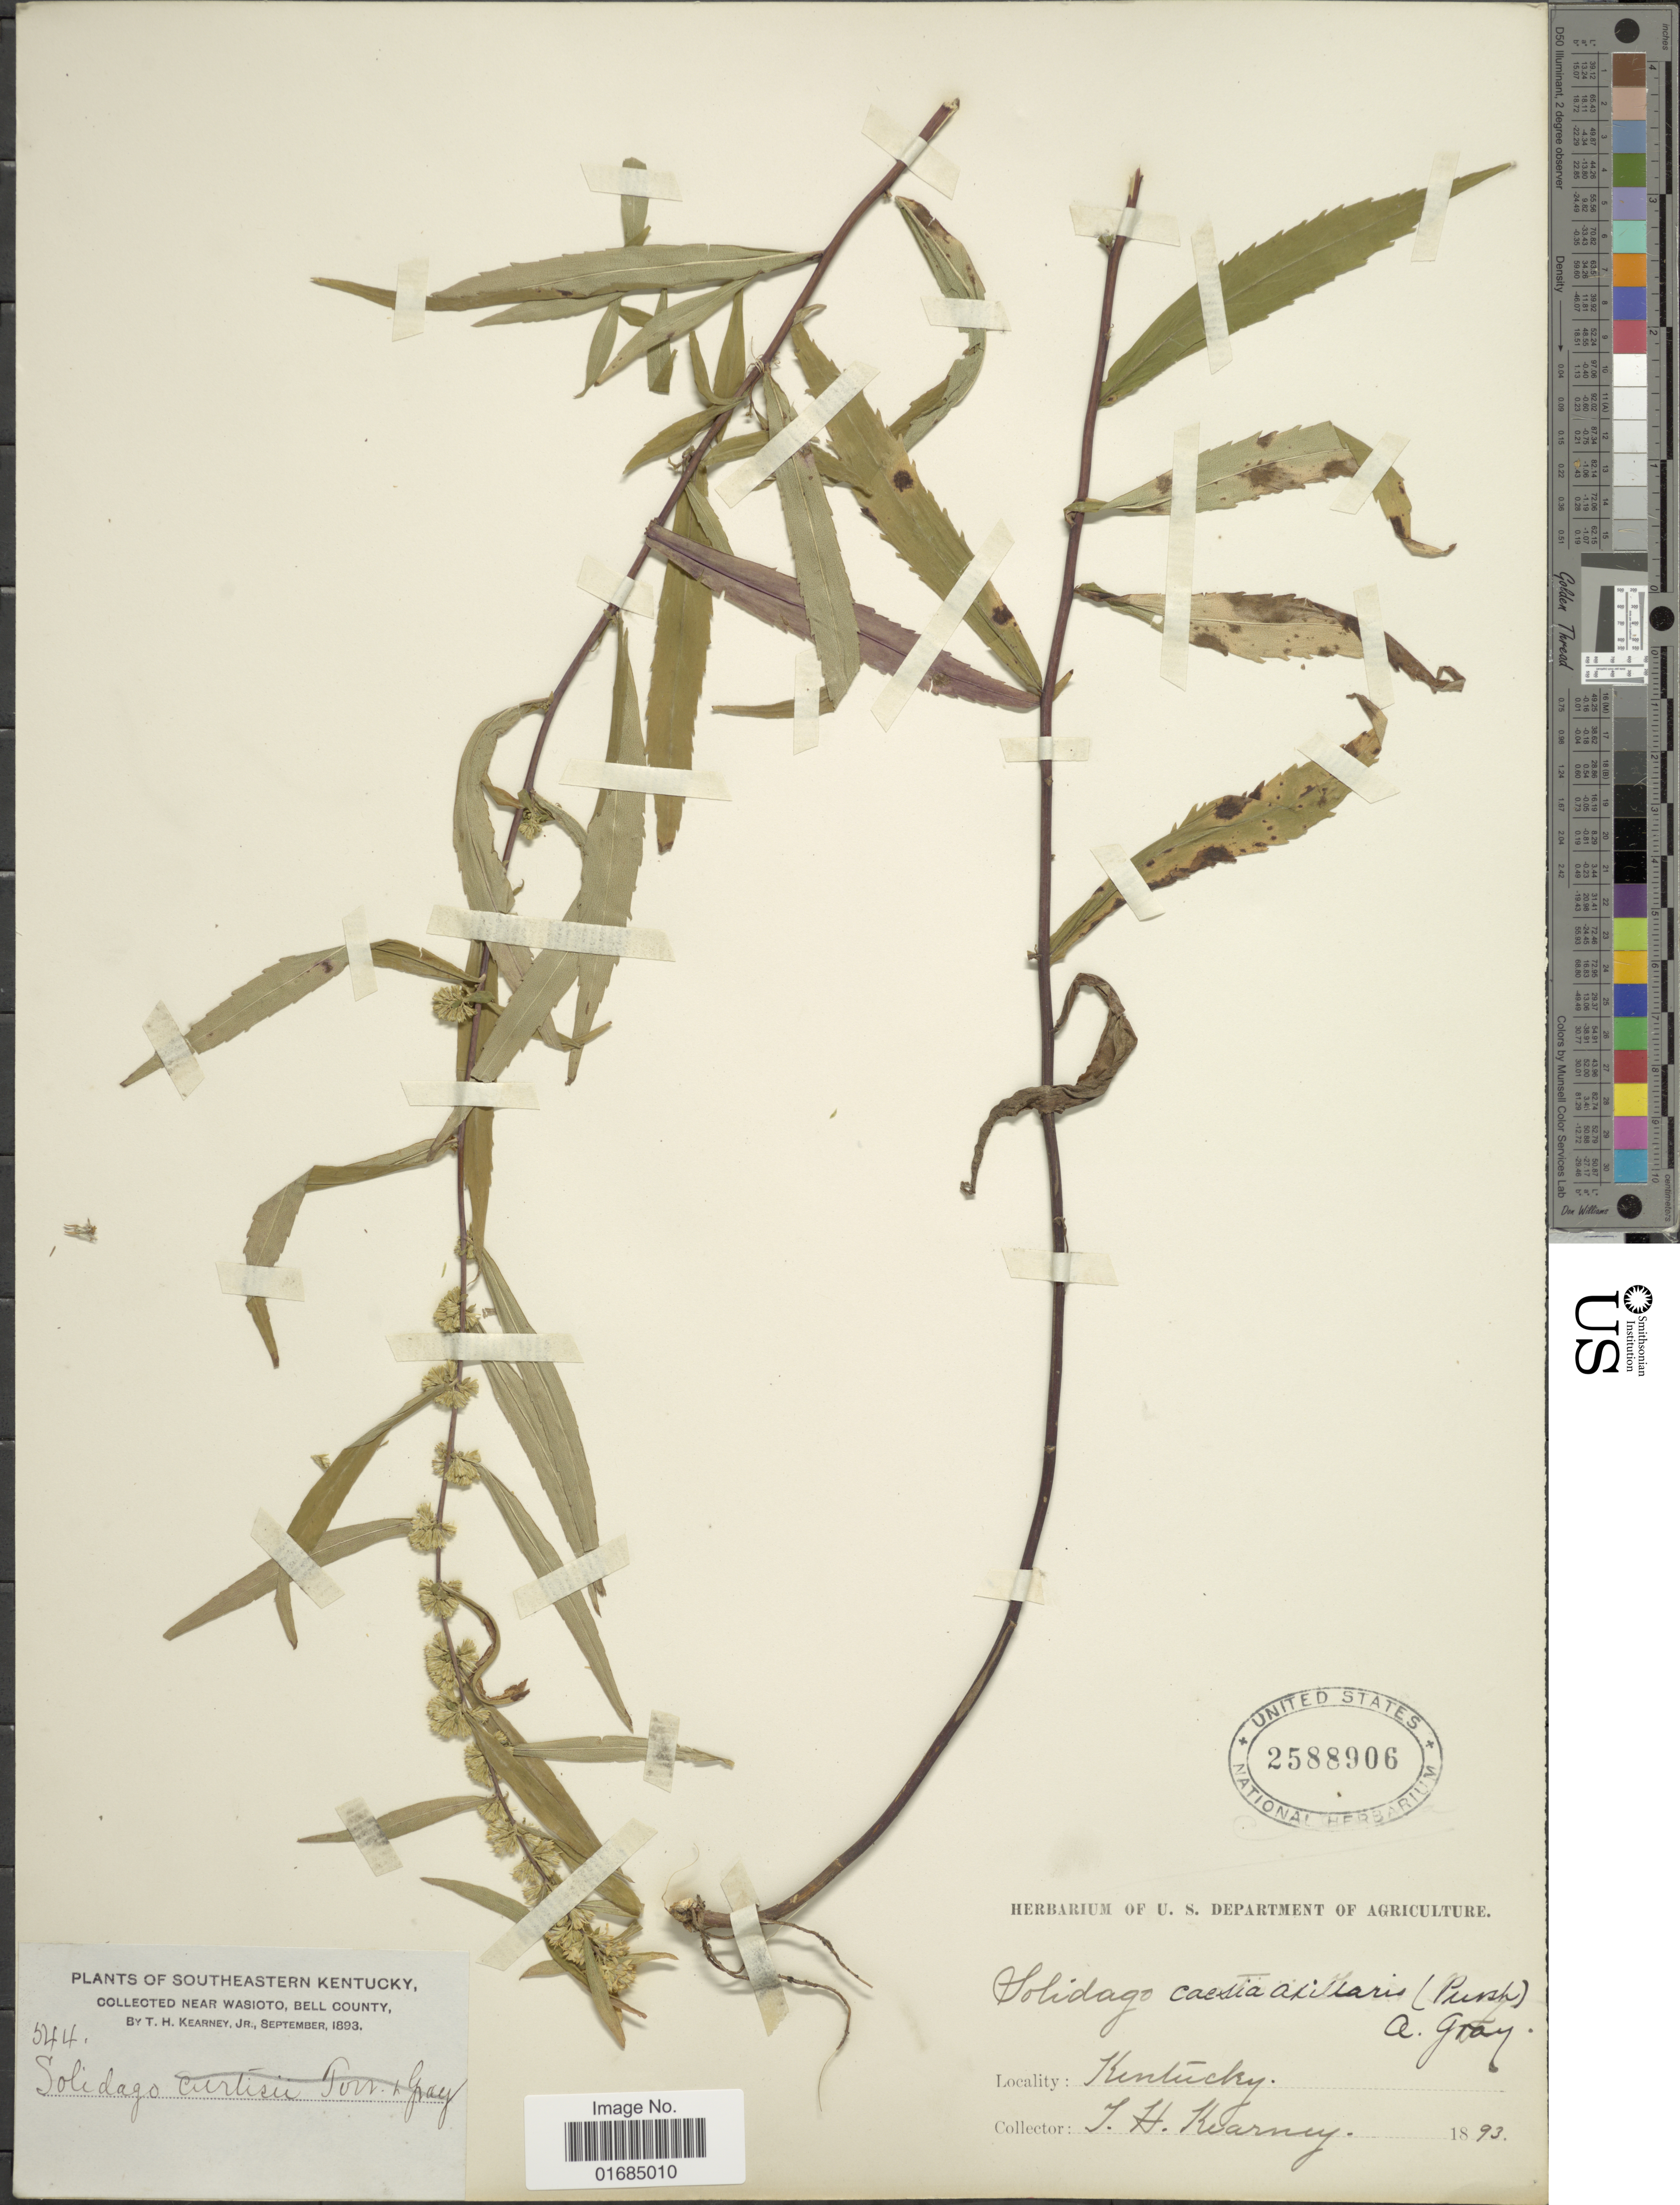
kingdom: Plantae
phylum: Tracheophyta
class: Magnoliopsida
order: Asterales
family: Asteraceae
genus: Solidago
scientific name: Solidago caesia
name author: L.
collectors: T. H. Kearney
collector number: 544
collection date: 1893-09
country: United States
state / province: Kentucky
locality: Southeastern Kentucky, near Wasioto, Bell County.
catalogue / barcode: US 2588906